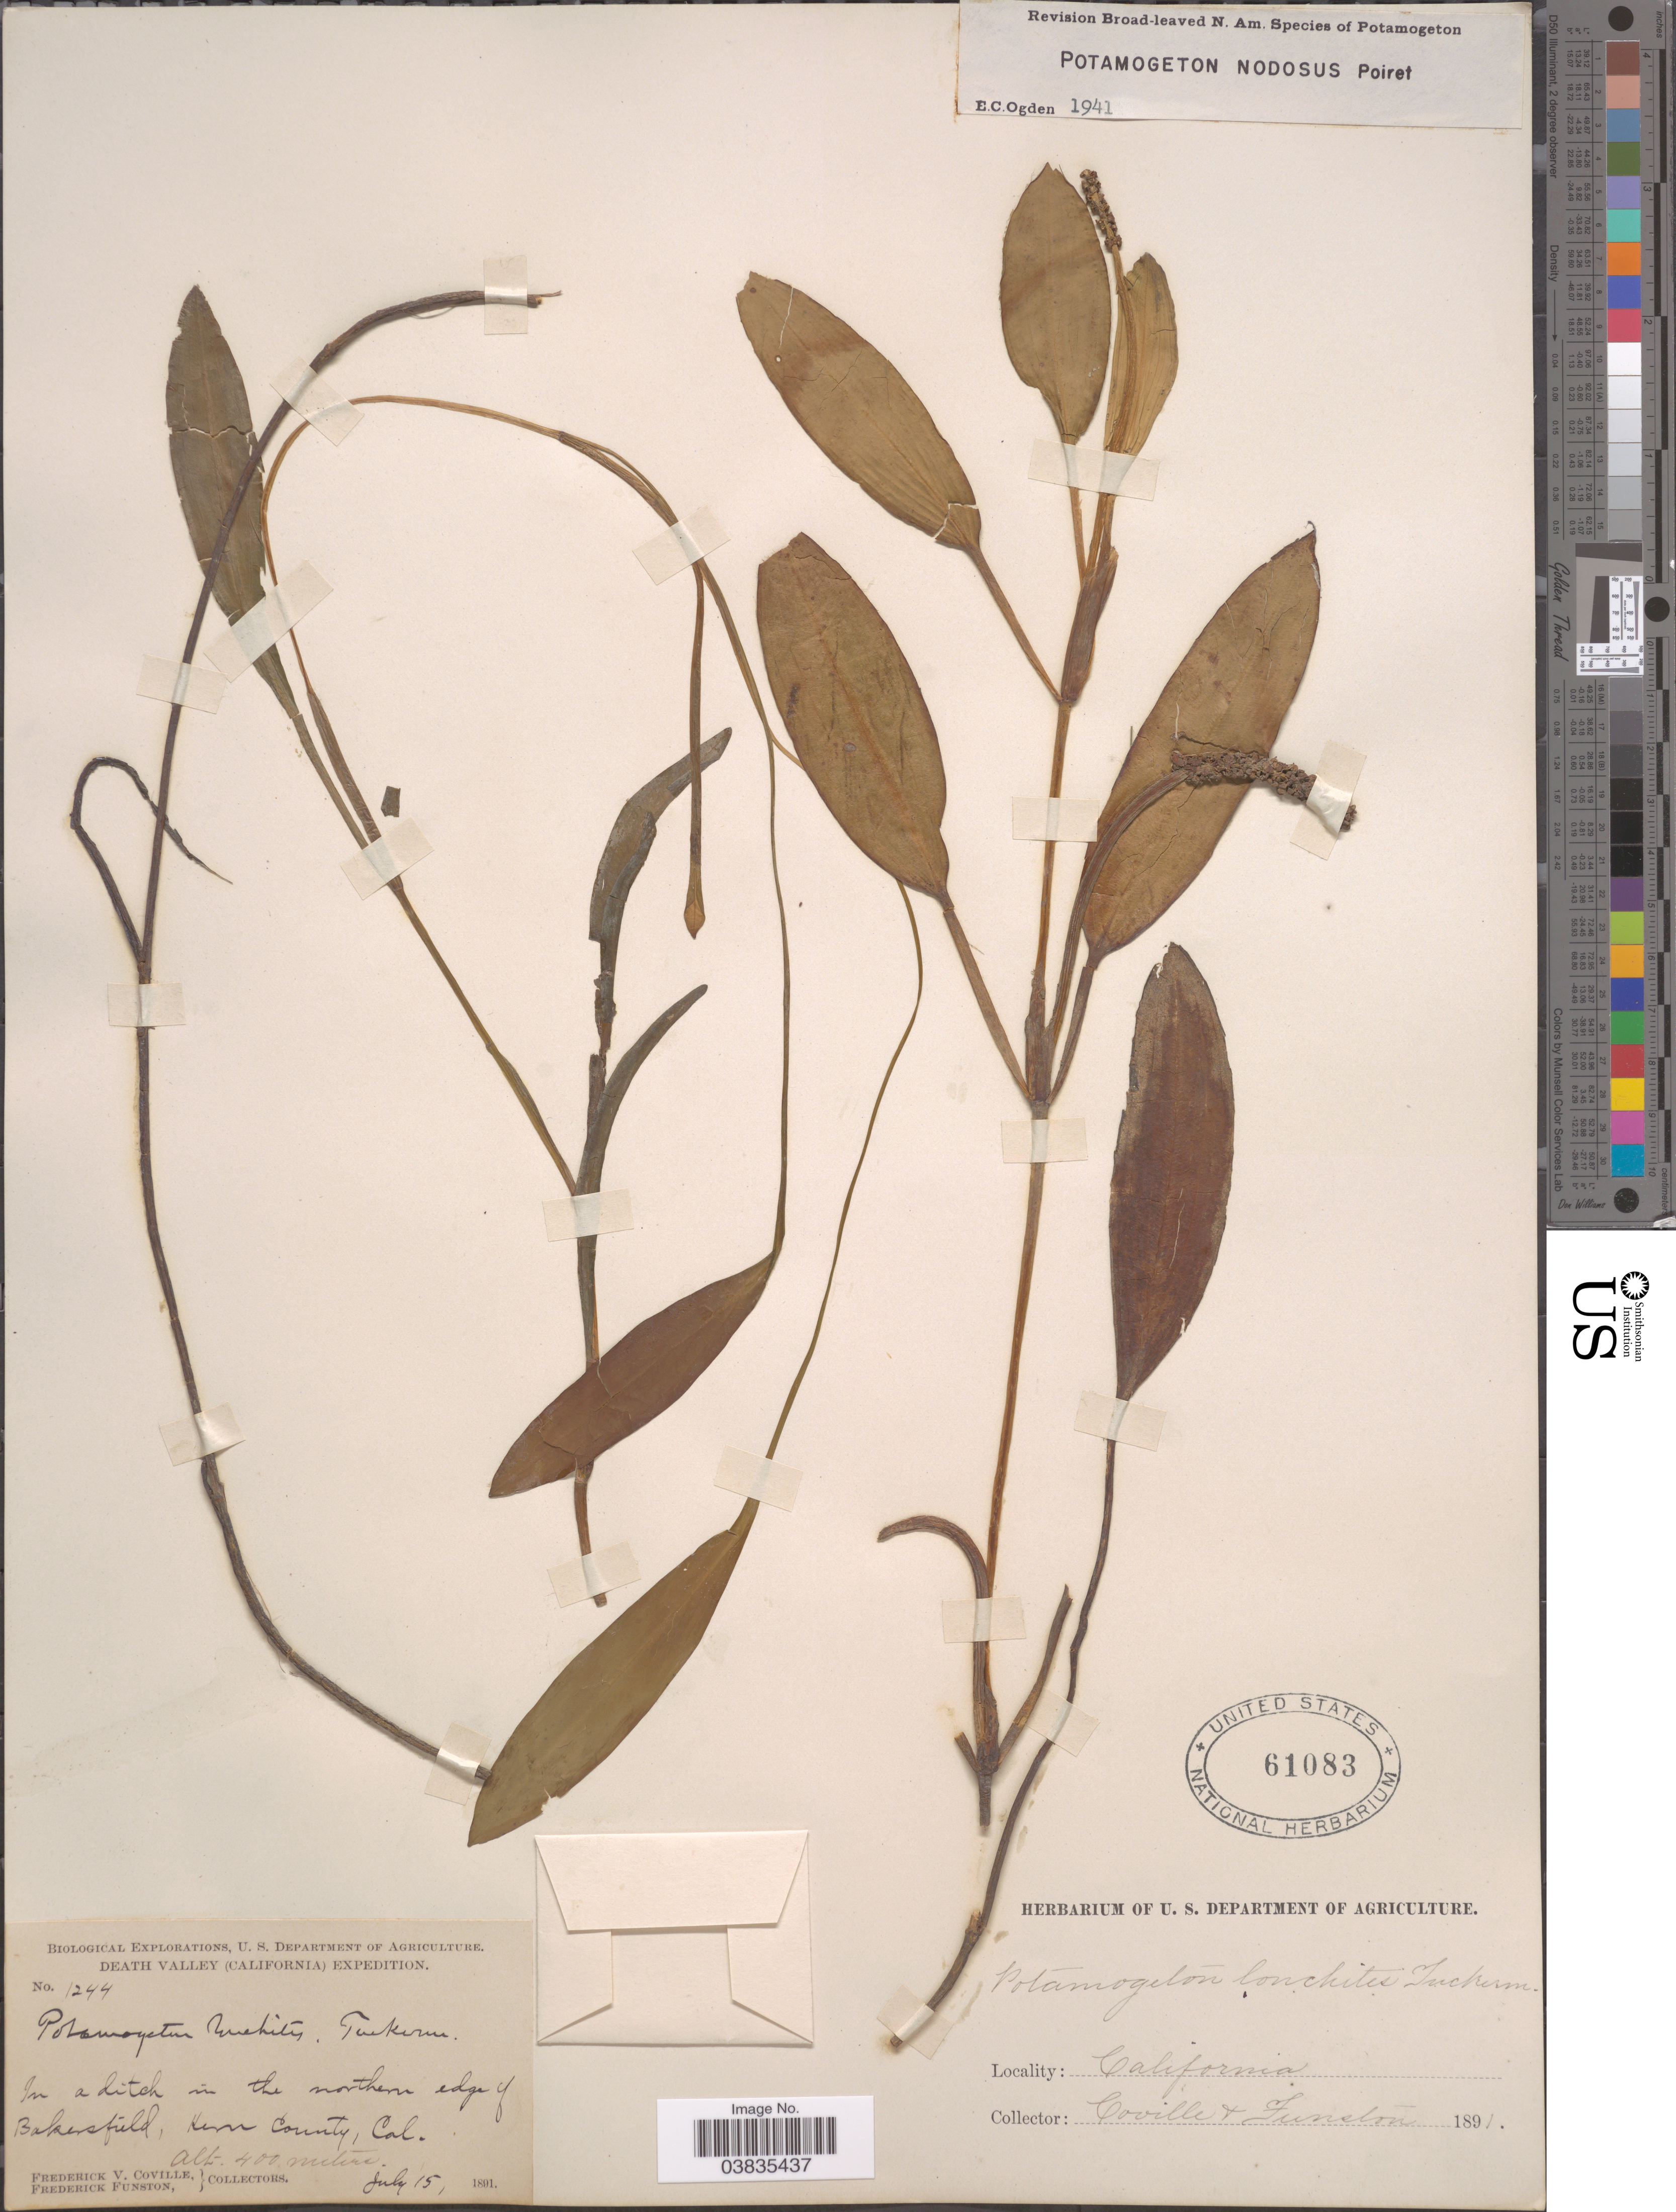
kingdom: Plantae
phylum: Tracheophyta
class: Liliopsida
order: Alismatales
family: Potamogetonaceae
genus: Potamogeton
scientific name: Potamogeton nodosus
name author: Poir.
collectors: F. V. Coville & F. Funston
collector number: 1244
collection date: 1891-07-15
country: United States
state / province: California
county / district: Kern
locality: Death Valley (California). In a ditch in the northern edge of Bakersfield, Kern County.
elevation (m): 400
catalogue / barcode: US 61083